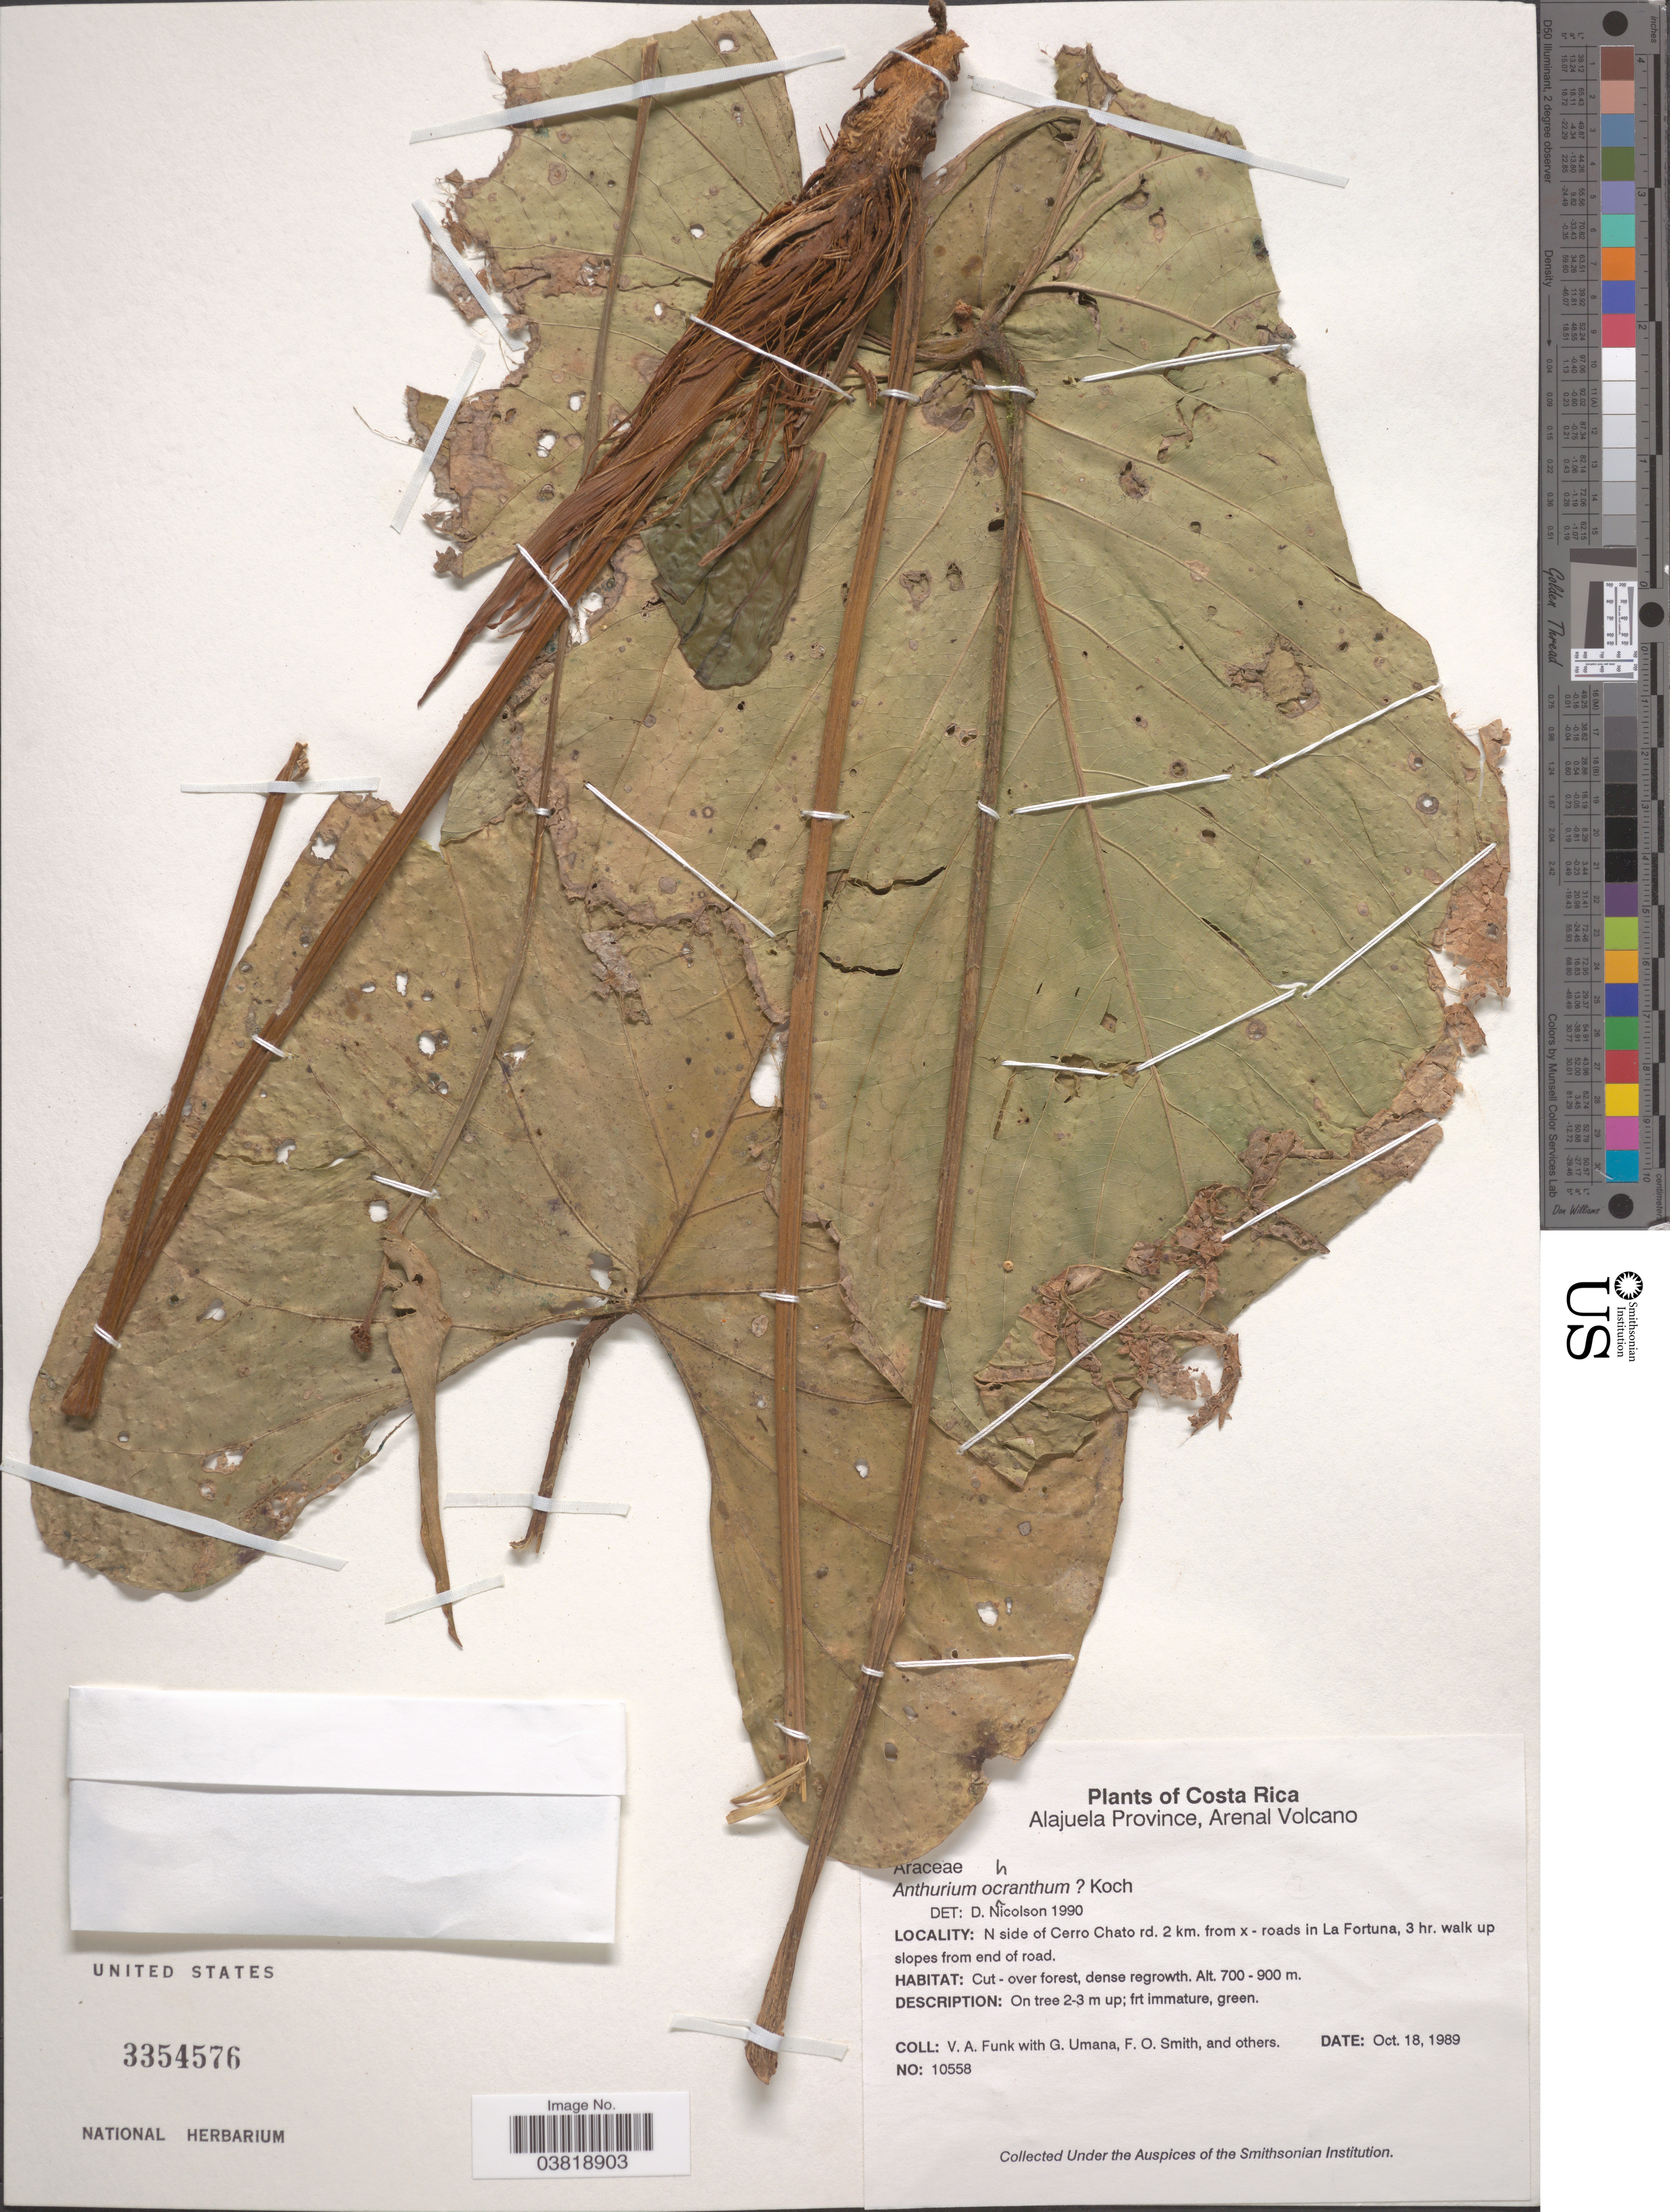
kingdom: Plantae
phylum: Tracheophyta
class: Liliopsida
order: Alismatales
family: Araceae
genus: Anthurium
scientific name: Anthurium ochranthum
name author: K. Koch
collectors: V. Funk, G. Umana, F. Smith & et al.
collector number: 10558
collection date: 1989-10-18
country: Costa Rica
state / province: Alajuela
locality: Arenal Volcano. N side of Cerro Chato rd. 2 km. from [Foreign script] - roads in La Fortuna, 3 hr. walk up slopes from end of road.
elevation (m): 700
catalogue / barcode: US 3354576